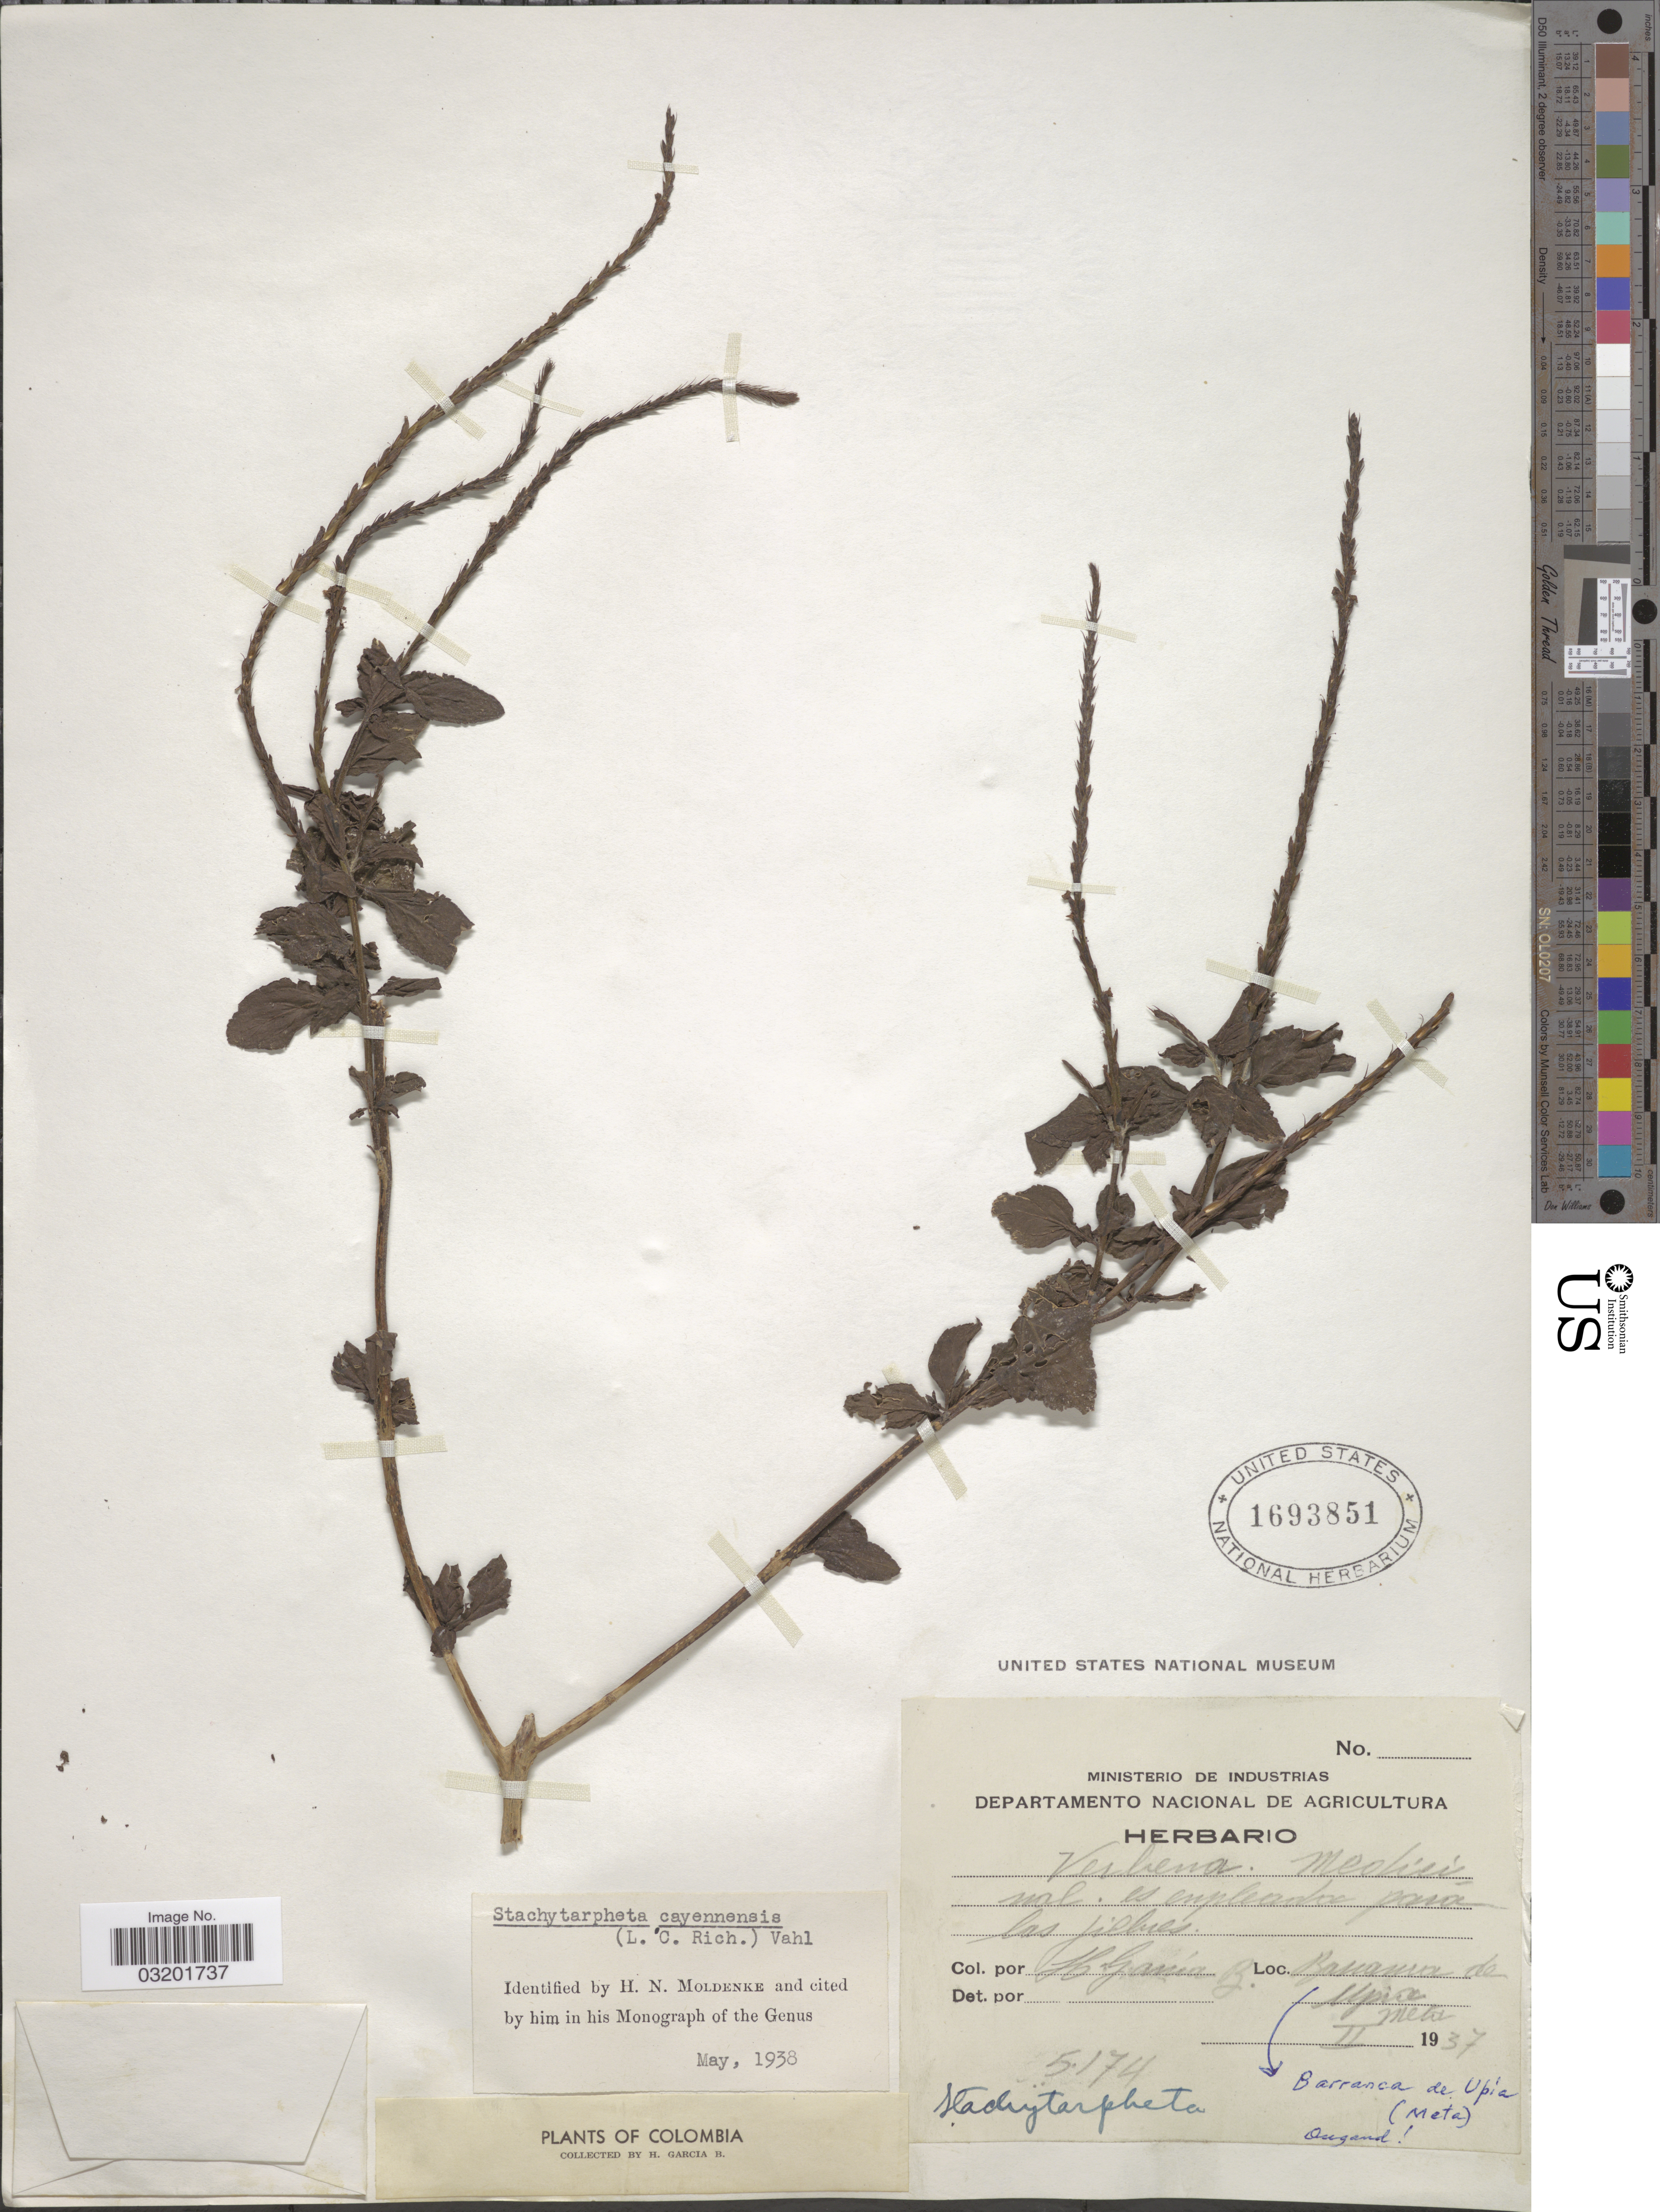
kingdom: Plantae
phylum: Tracheophyta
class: Magnoliopsida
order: Lamiales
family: Verbenaceae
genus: Stachytarpheta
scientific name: Stachytarpheta cayennensis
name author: (Rich.) Vahl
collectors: H. García B.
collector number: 5174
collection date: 1937-02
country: Colombia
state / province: Meta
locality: Barranca de Upía.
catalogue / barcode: US 1693851